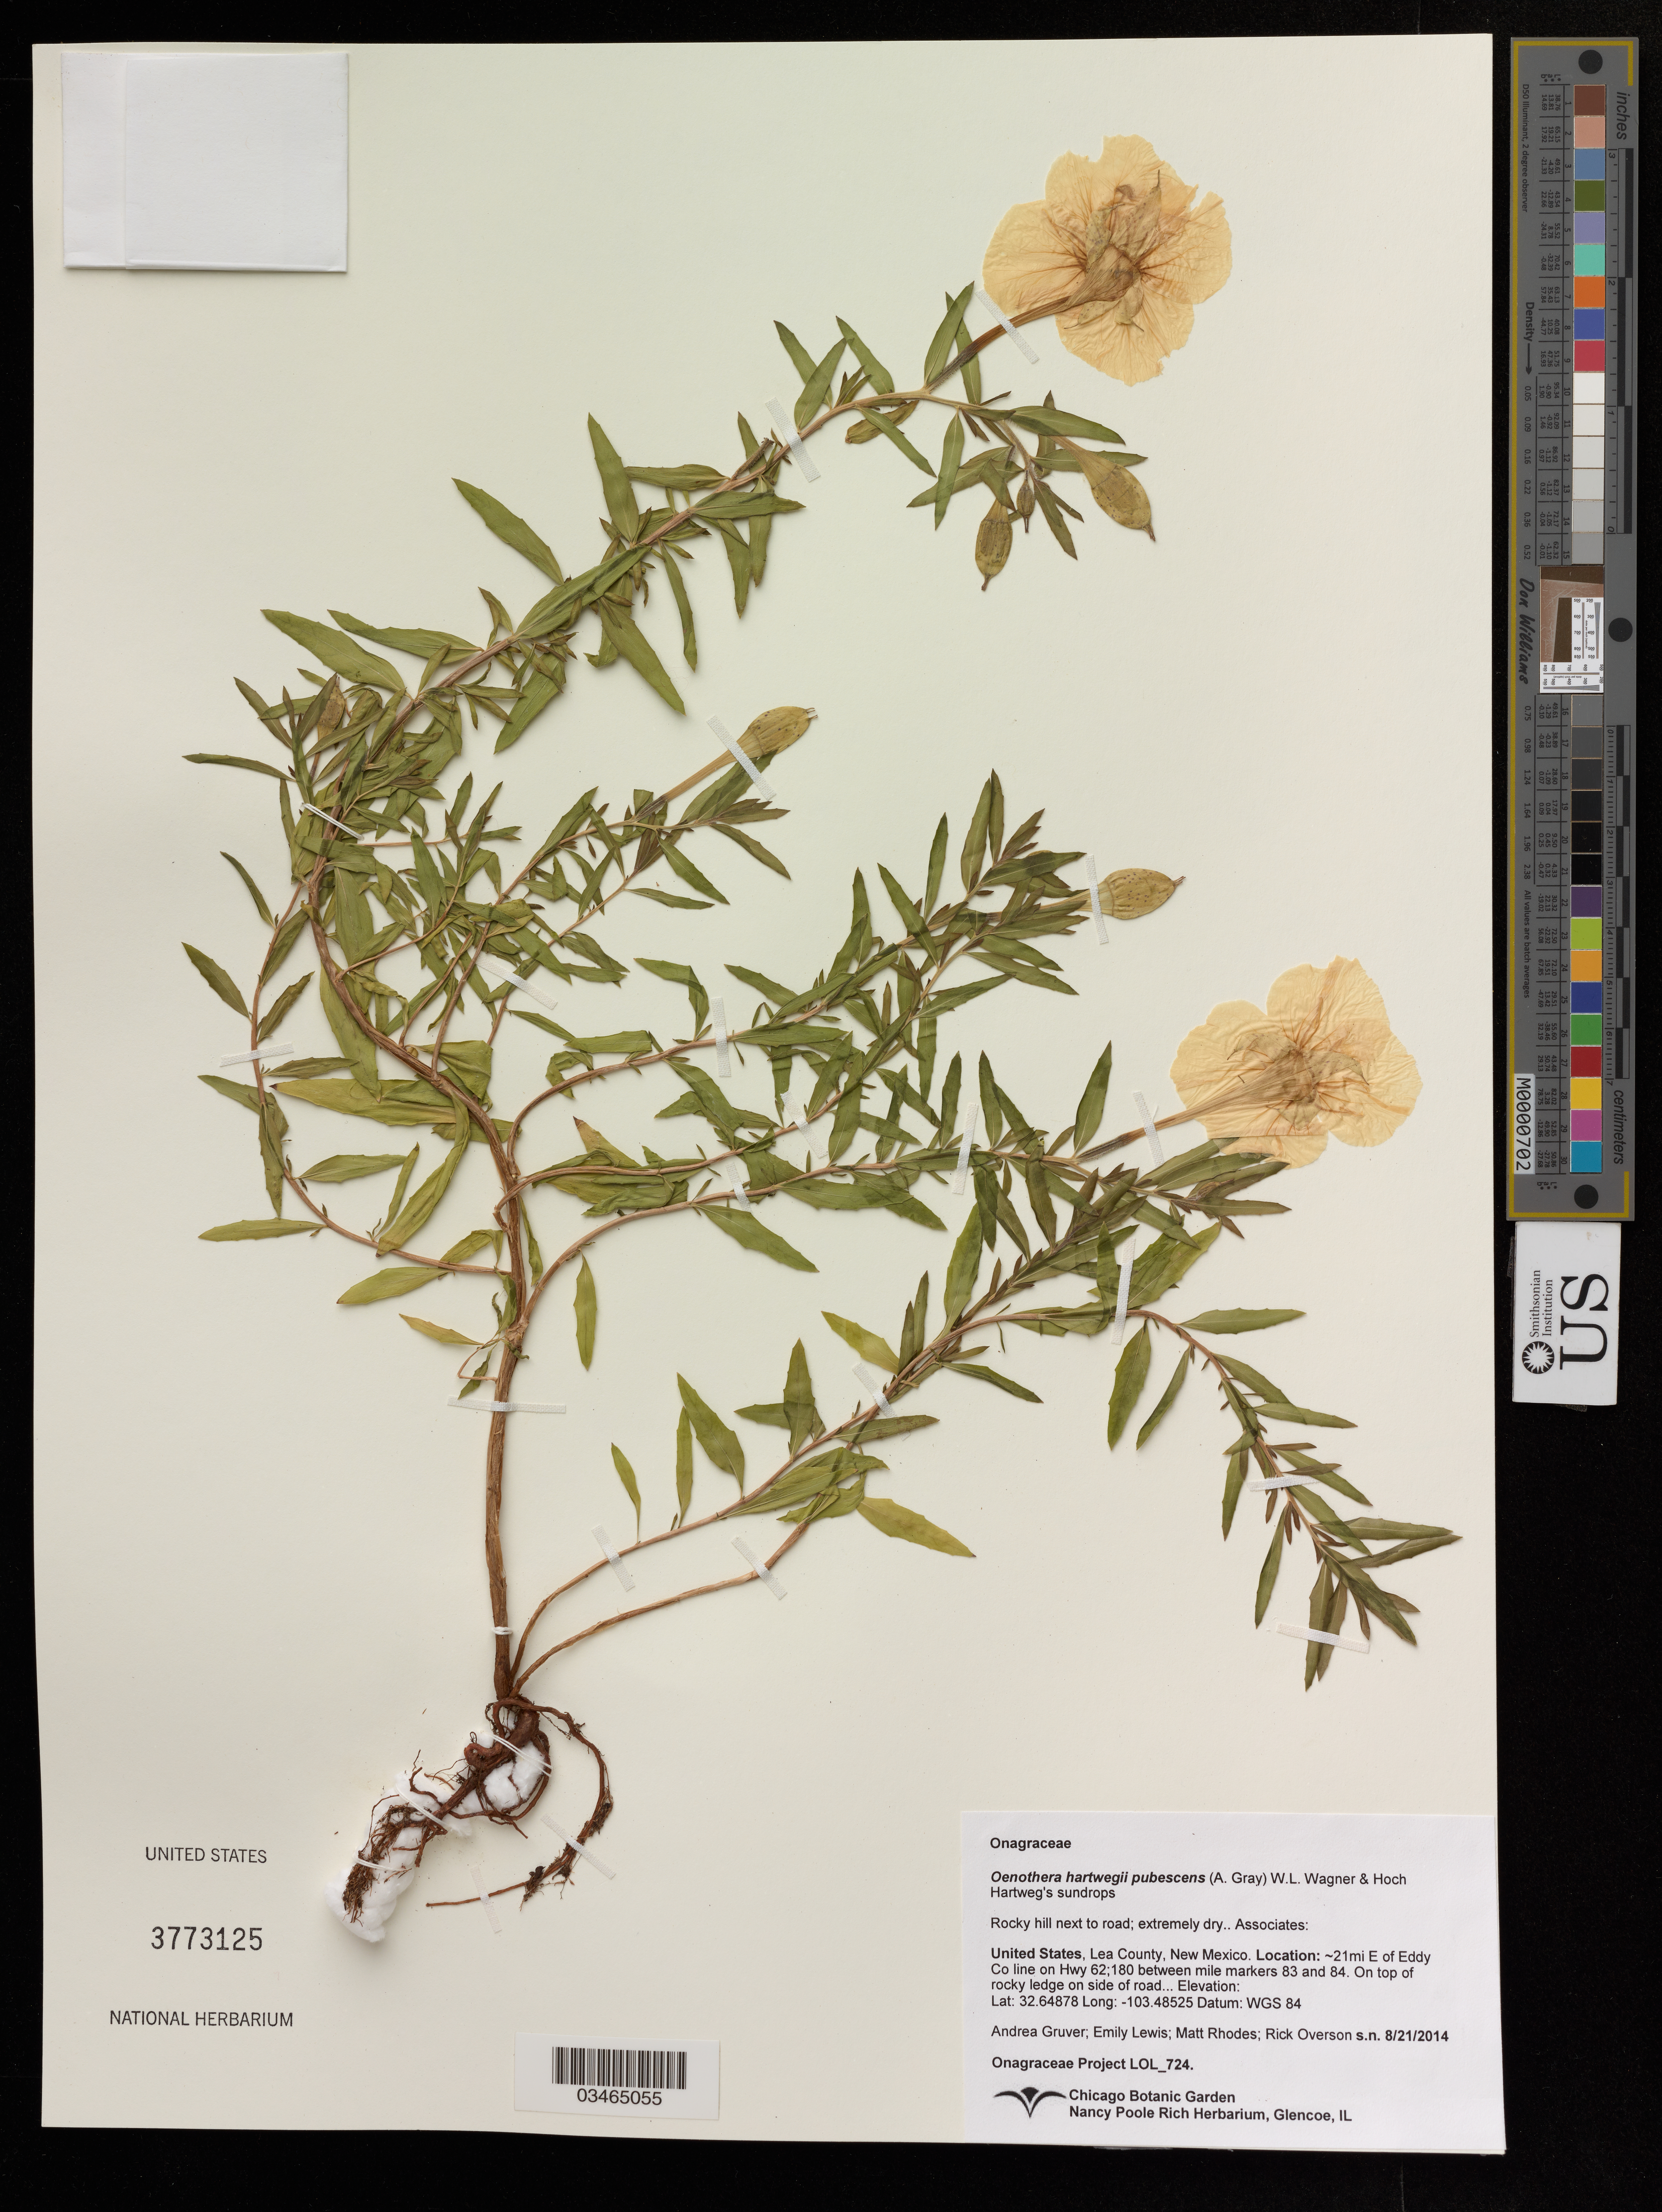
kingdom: Plantae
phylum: Tracheophyta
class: Magnoliopsida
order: Myrtales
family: Onagraceae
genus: Oenothera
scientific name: Oenothera hartwegii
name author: Benth.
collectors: A. Gruver, E. Lewis, M. Rhodes & R. Overson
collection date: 2014-08-21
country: United States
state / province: New Mexico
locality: Lea County. ~21mi E of Eddy Co line on Hwy 62; 180 between mile markers 83 and 84.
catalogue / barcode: US 3773125